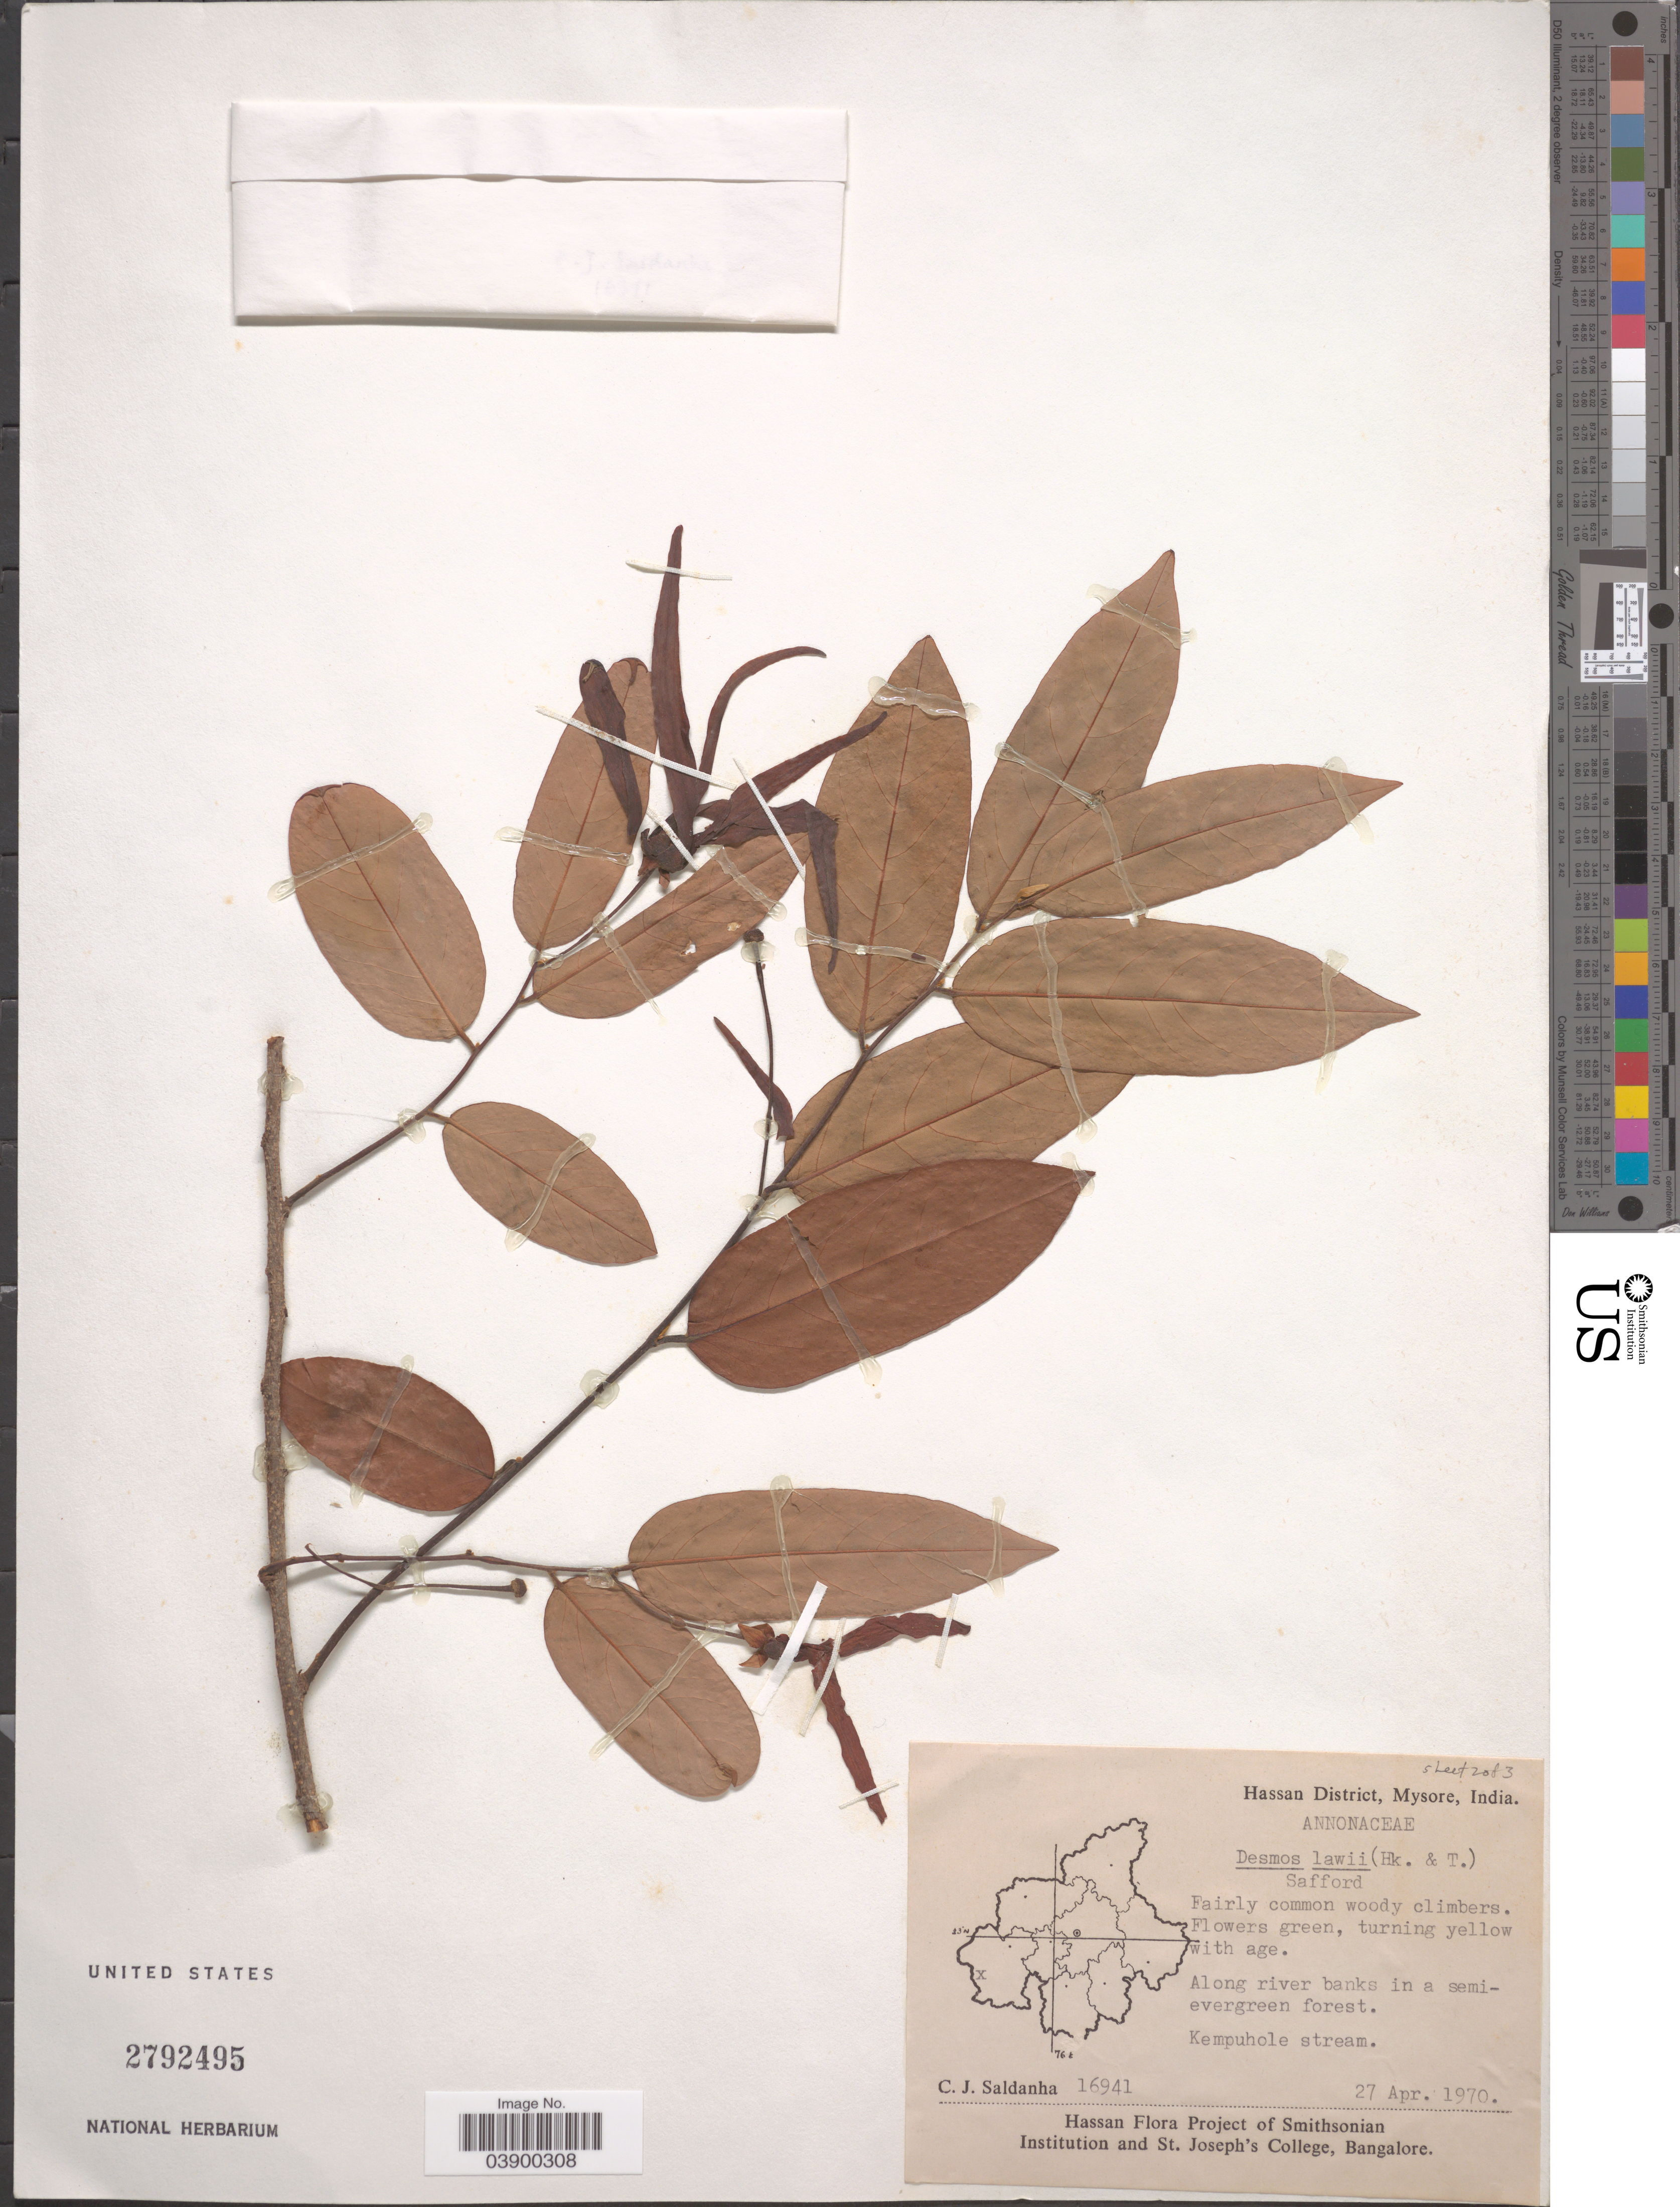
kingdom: Plantae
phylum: Tracheophyta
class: Magnoliopsida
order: Magnoliales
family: Annonaceae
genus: Desmos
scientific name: Desmos lawii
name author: (Hook. f. & Thomson) Saff.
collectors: C. J. Saldanha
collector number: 16941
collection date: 1970-04-27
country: India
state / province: Karnataka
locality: Hassan District, Mysore. Kempuhole stream.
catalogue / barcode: US 2792495